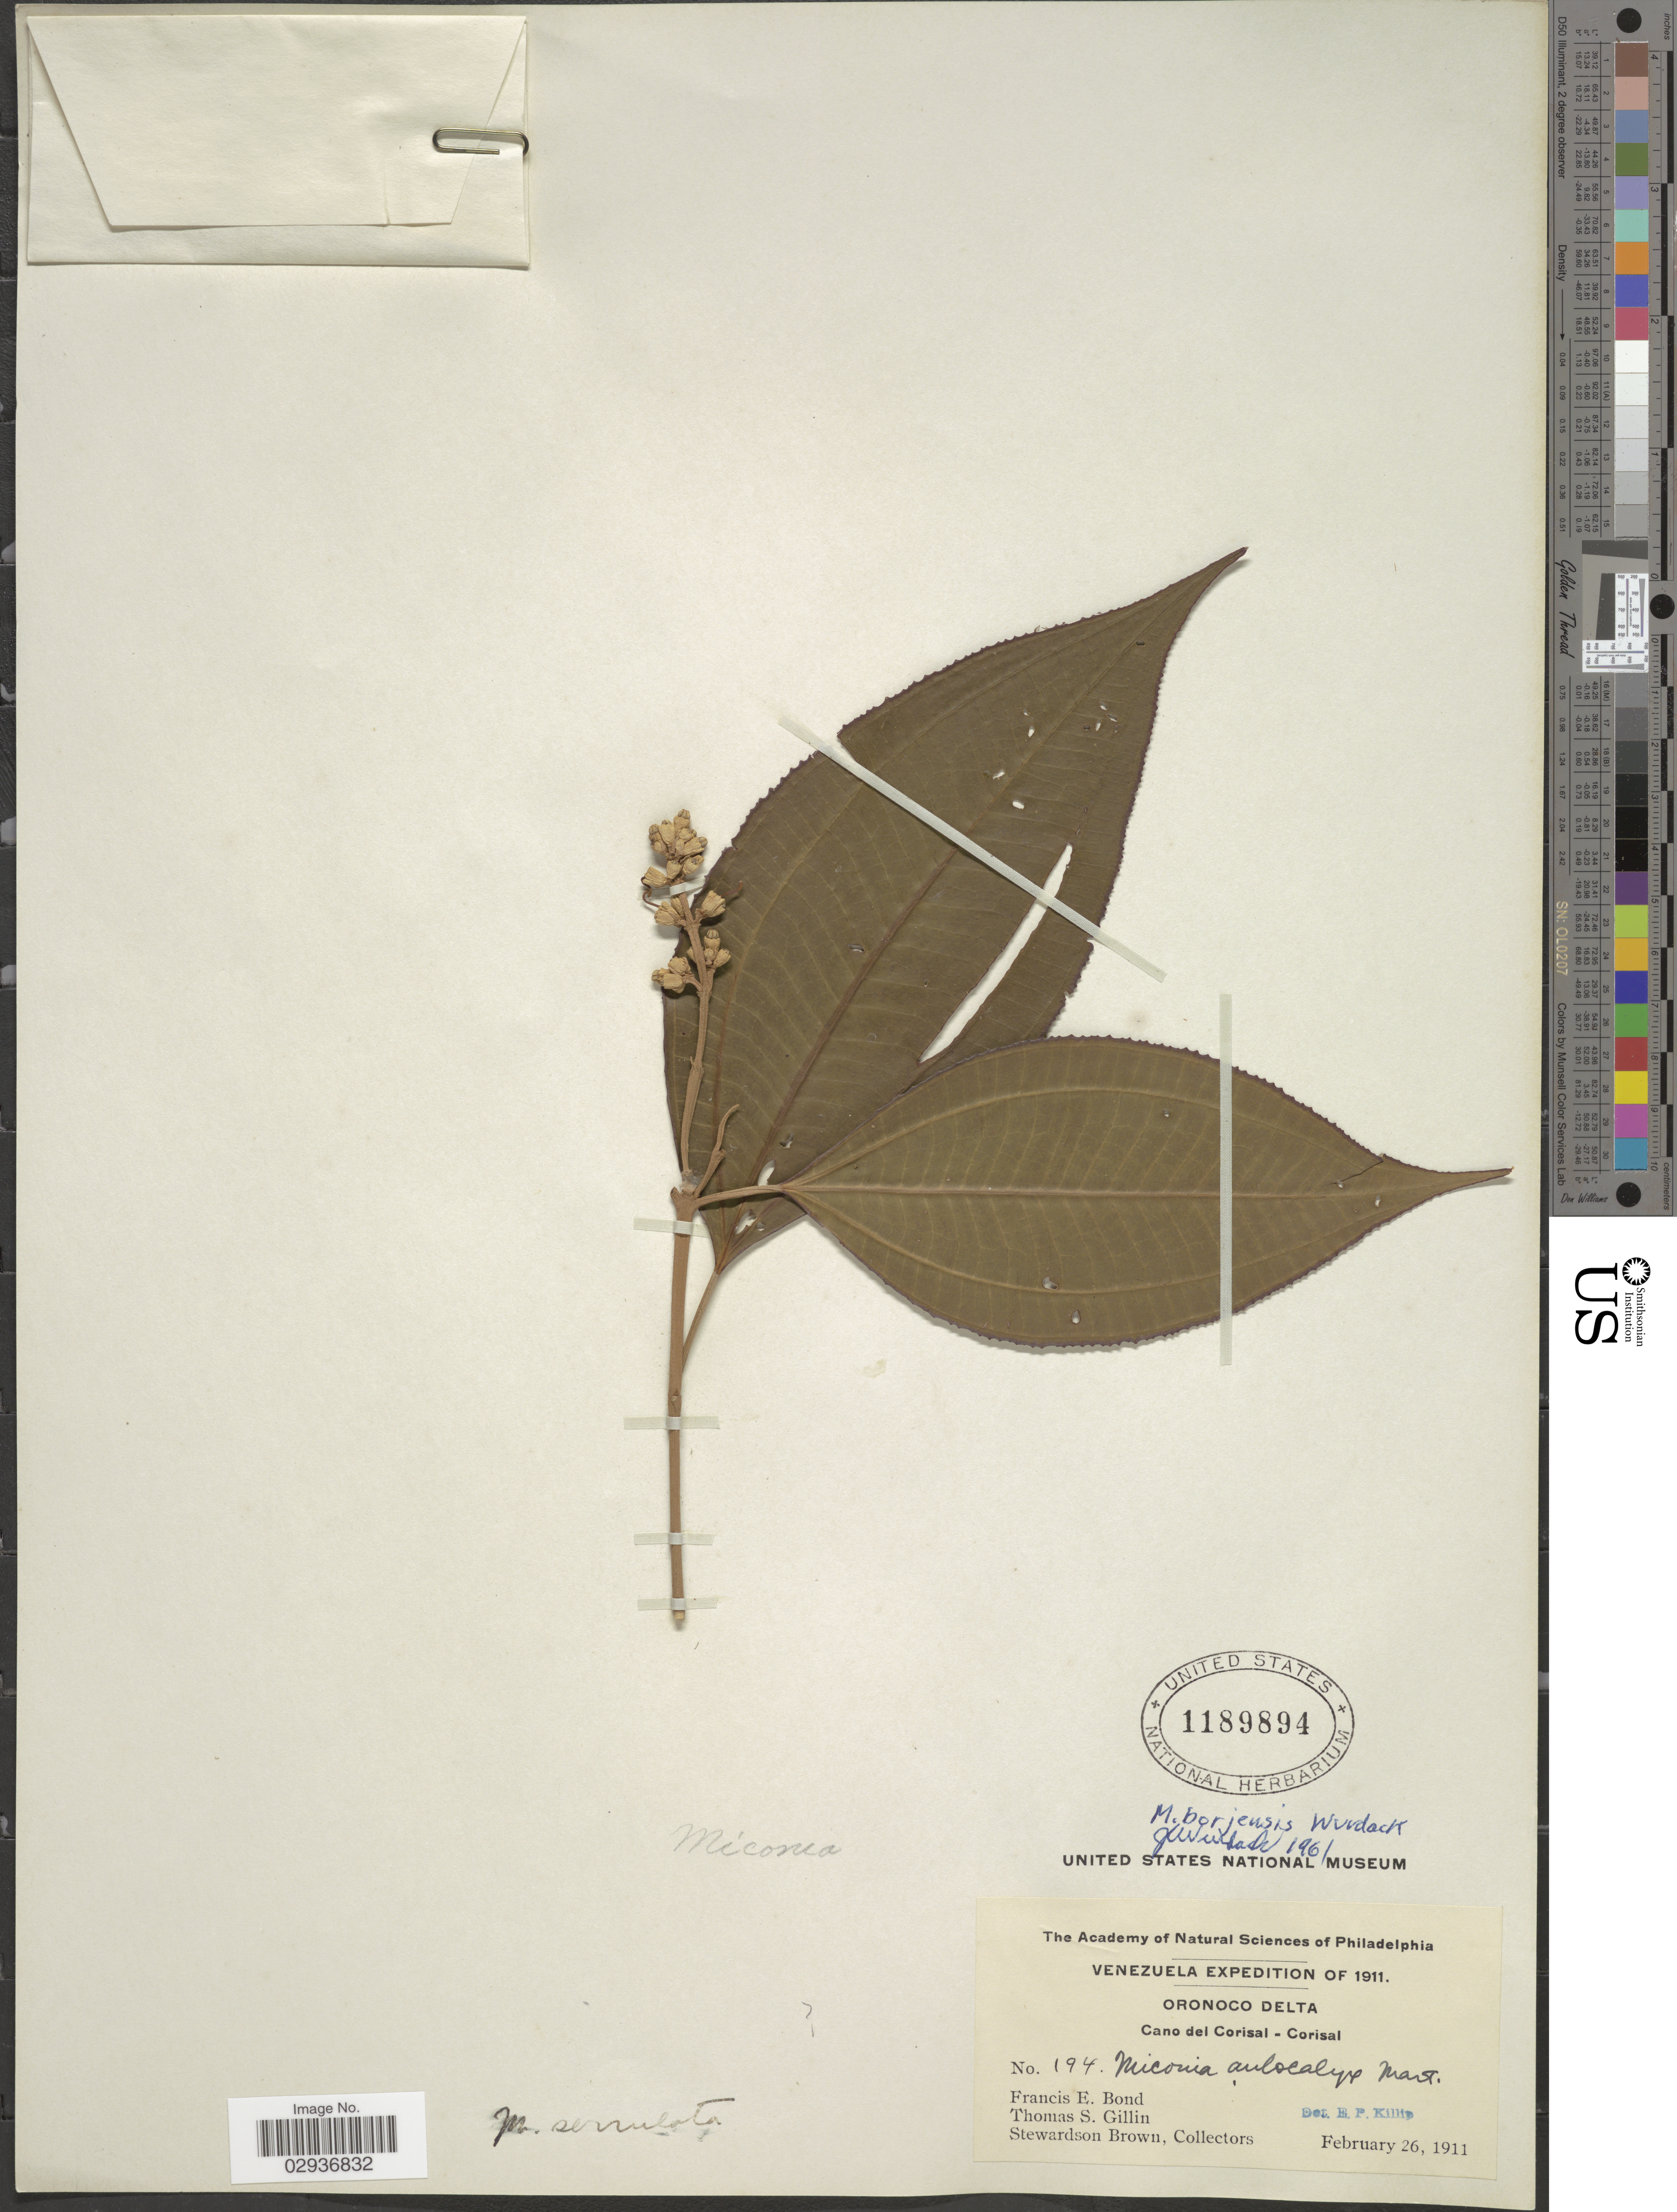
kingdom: Plantae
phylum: Tracheophyta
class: Magnoliopsida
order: Myrtales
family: Melastomataceae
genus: Miconia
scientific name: Miconia borjensis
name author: Wurdack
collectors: F. Bond, T. Gillin & S. Brown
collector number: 194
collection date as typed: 26-28 February 1911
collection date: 1911-02-26/1911-02-28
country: Venezuela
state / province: Monagas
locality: Corozal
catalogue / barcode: US 1189894